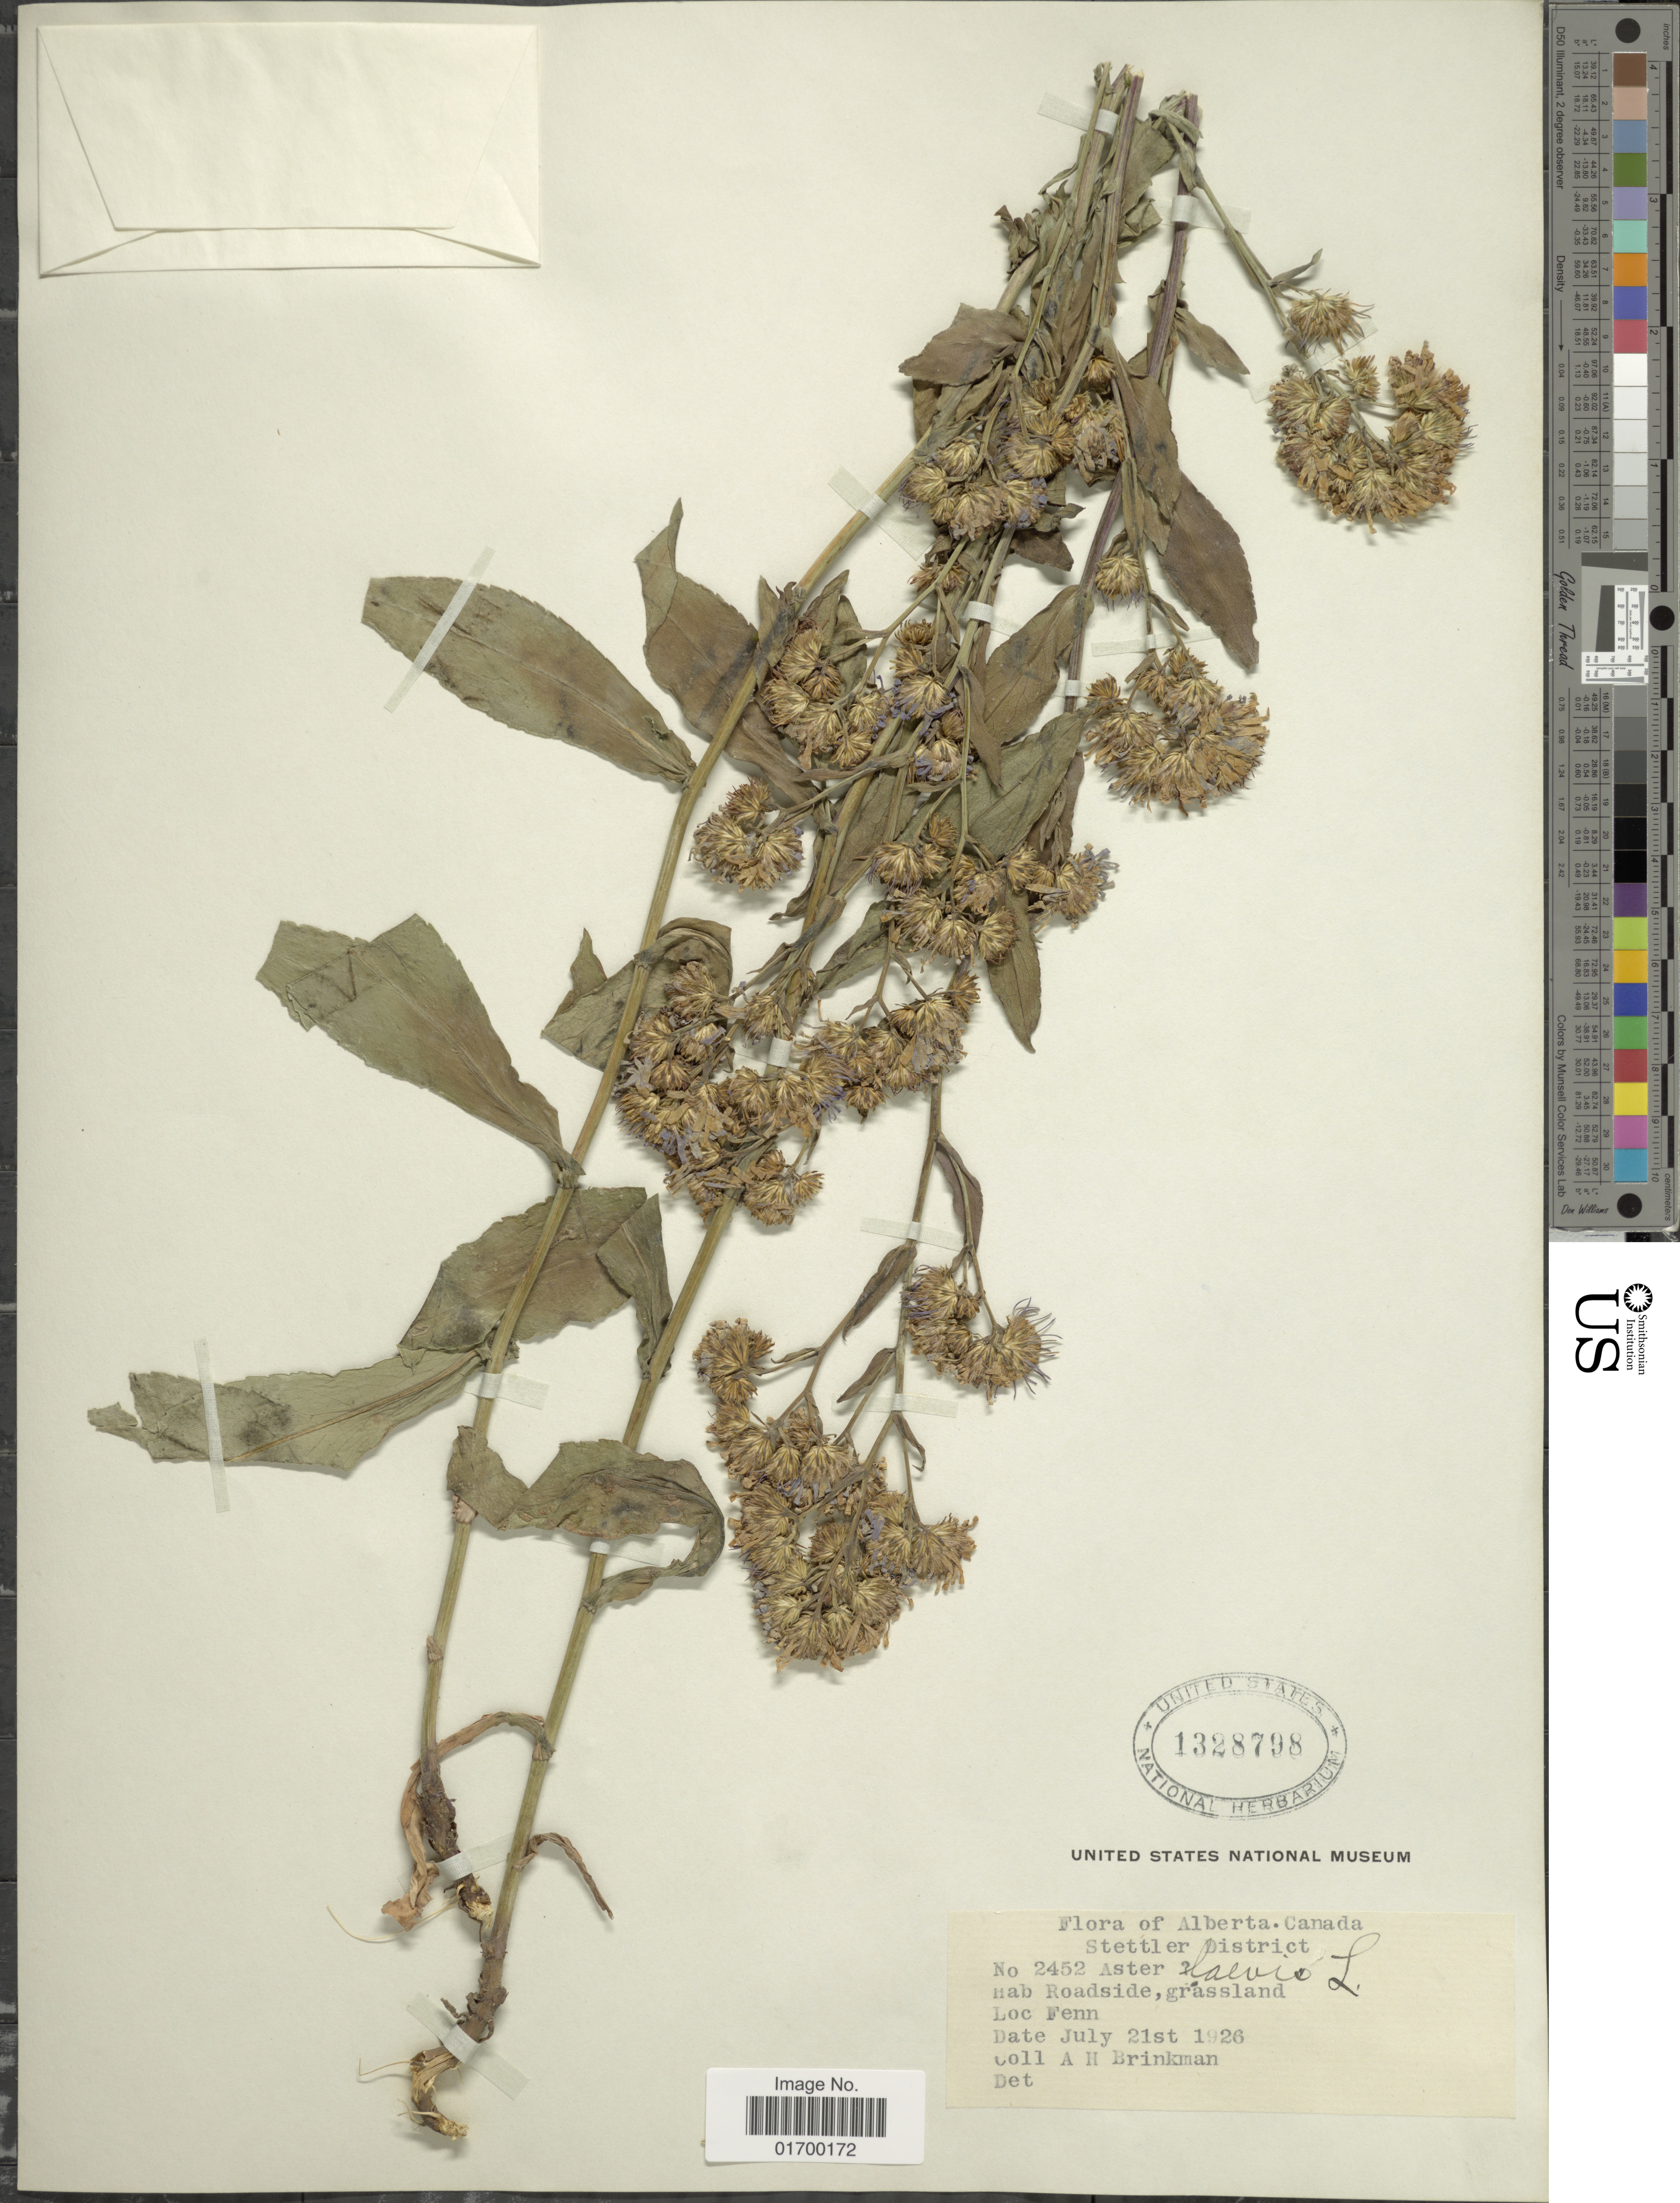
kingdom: Plantae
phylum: Tracheophyta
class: Magnoliopsida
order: Asterales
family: Asteraceae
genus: Symphyotrichum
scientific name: Symphyotrichum laeve var. geyeri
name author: (A. Gray) G.L. Nesom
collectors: A. Brinkman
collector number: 2452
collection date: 1926-07-21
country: Canada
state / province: Alberta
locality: Stettler District, Fenn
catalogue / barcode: US 1328798